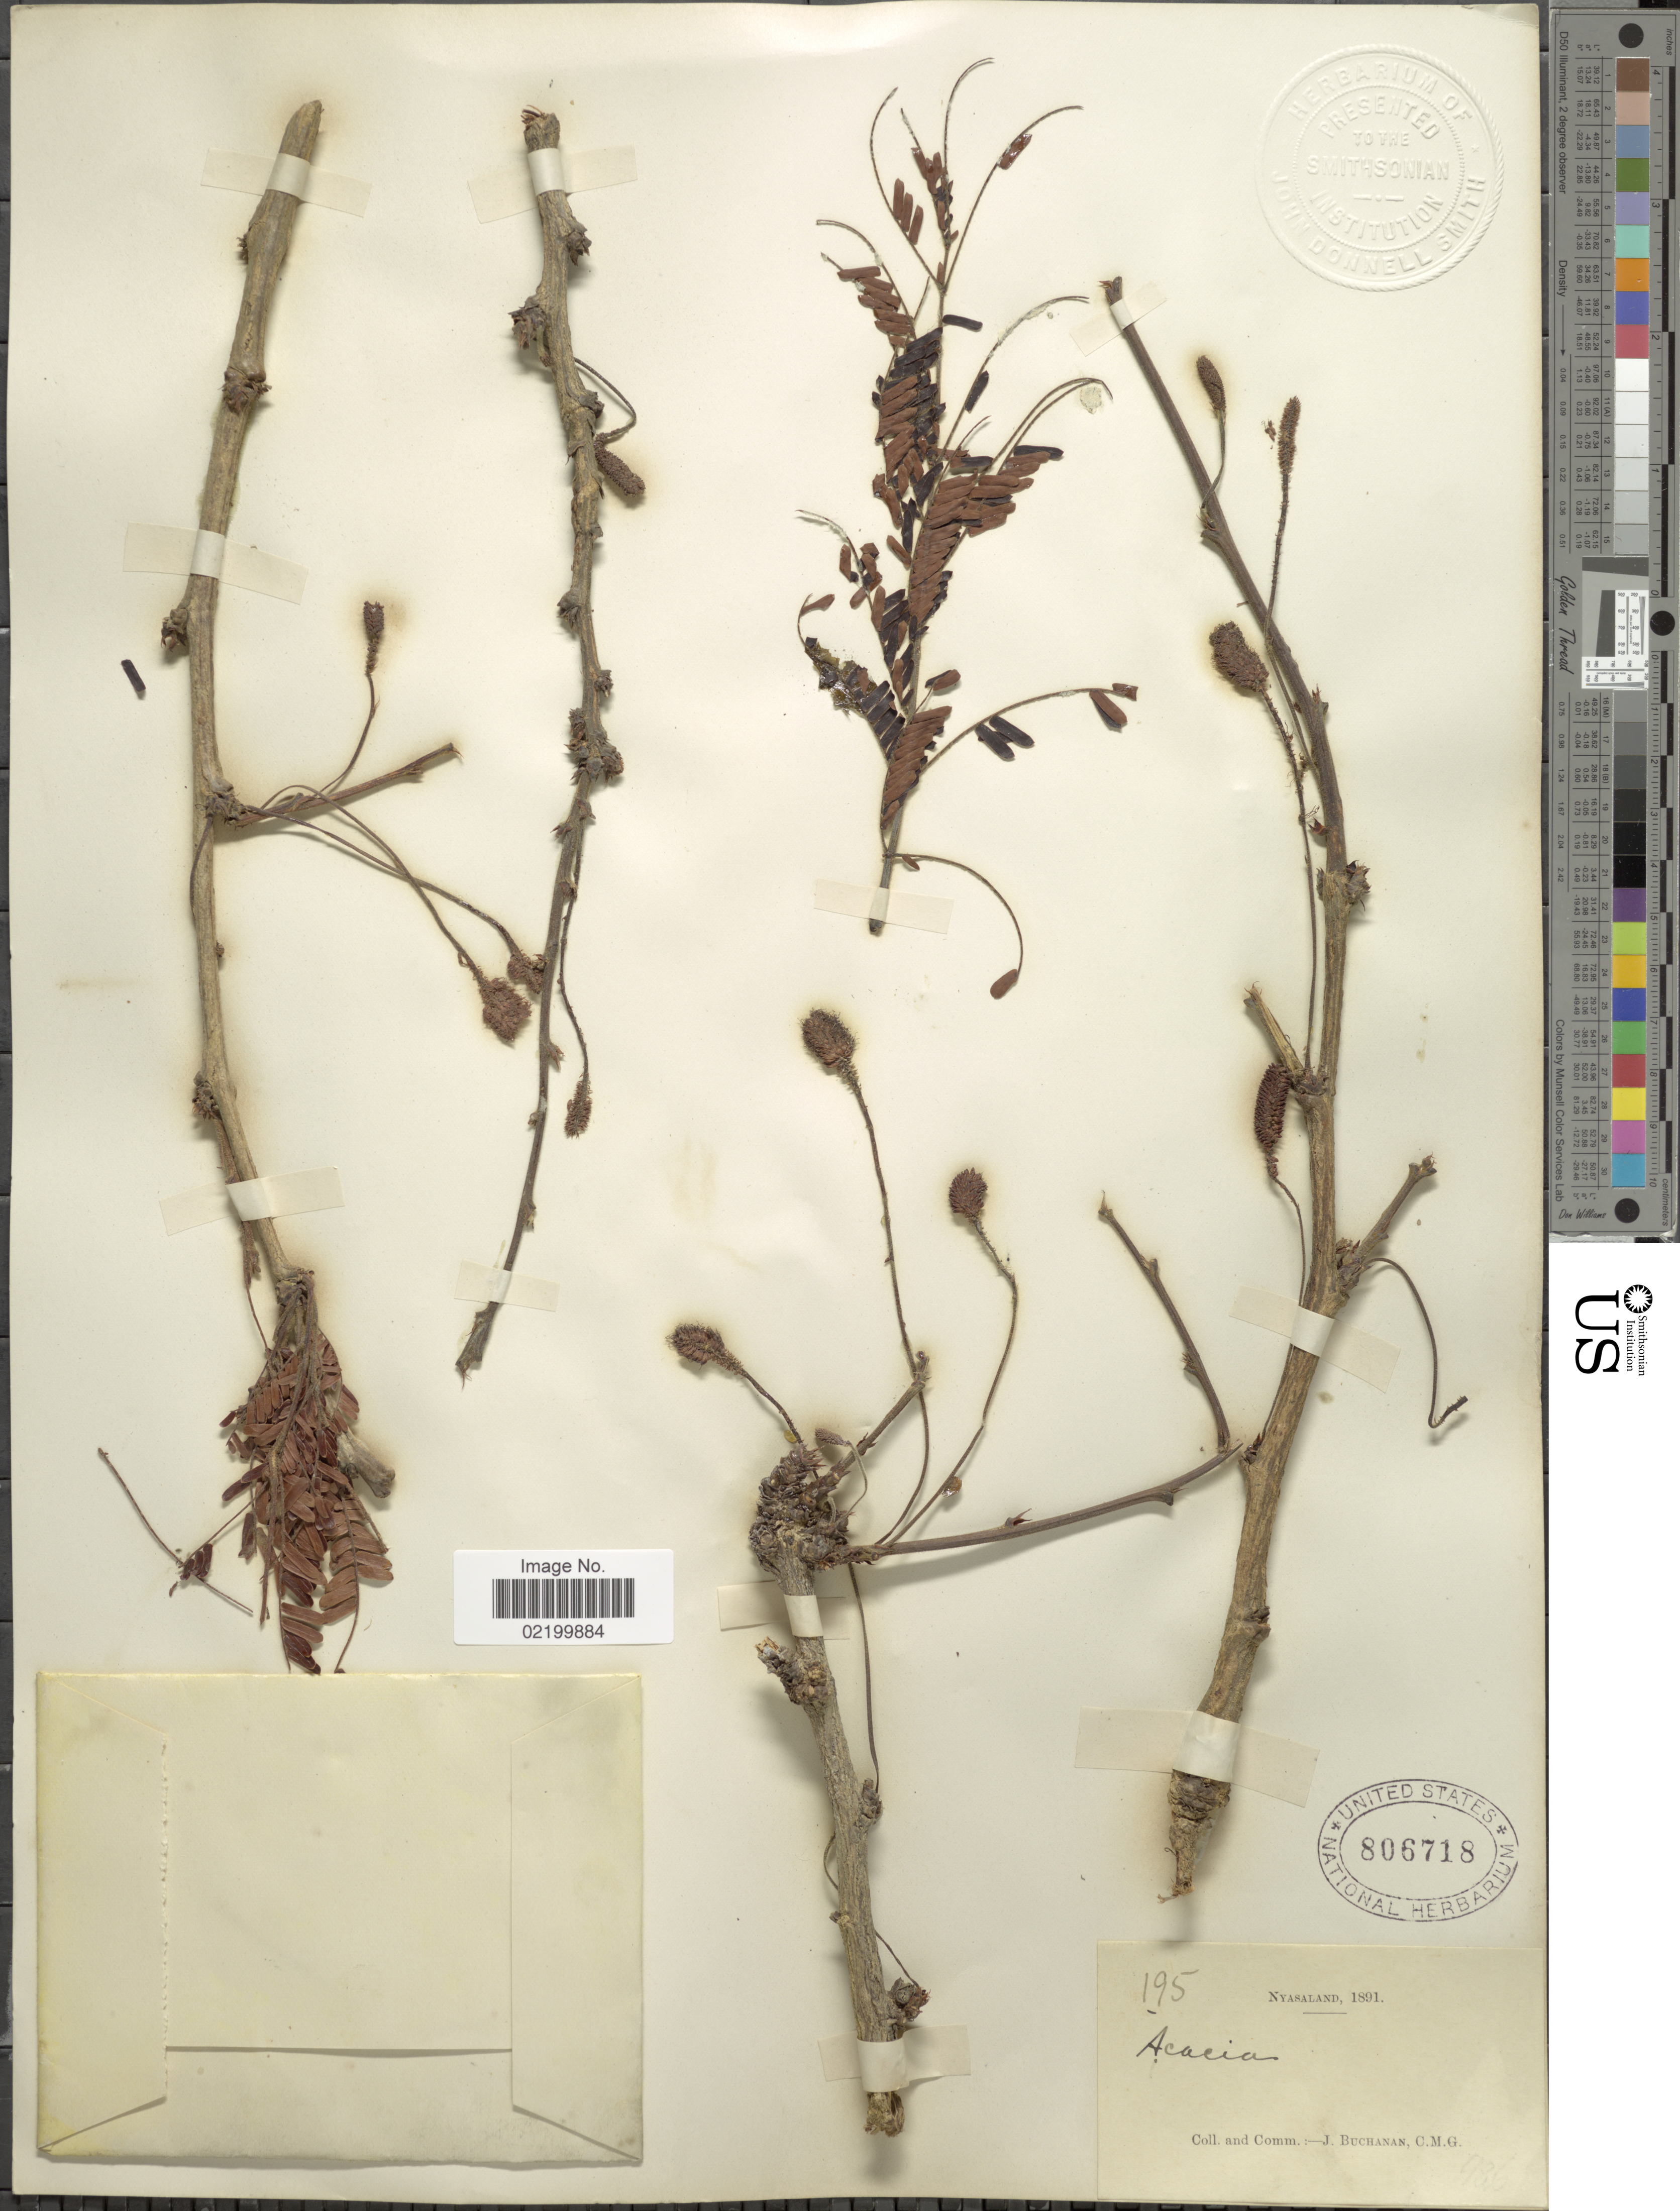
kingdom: Plantae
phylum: Tracheophyta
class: Magnoliopsida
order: Fabales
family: Fabaceae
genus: Acacia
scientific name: Acacia sp.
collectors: J. Buchanan & C.M.G.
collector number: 195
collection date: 1891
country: Malawi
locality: Nyasaland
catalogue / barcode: US 806718